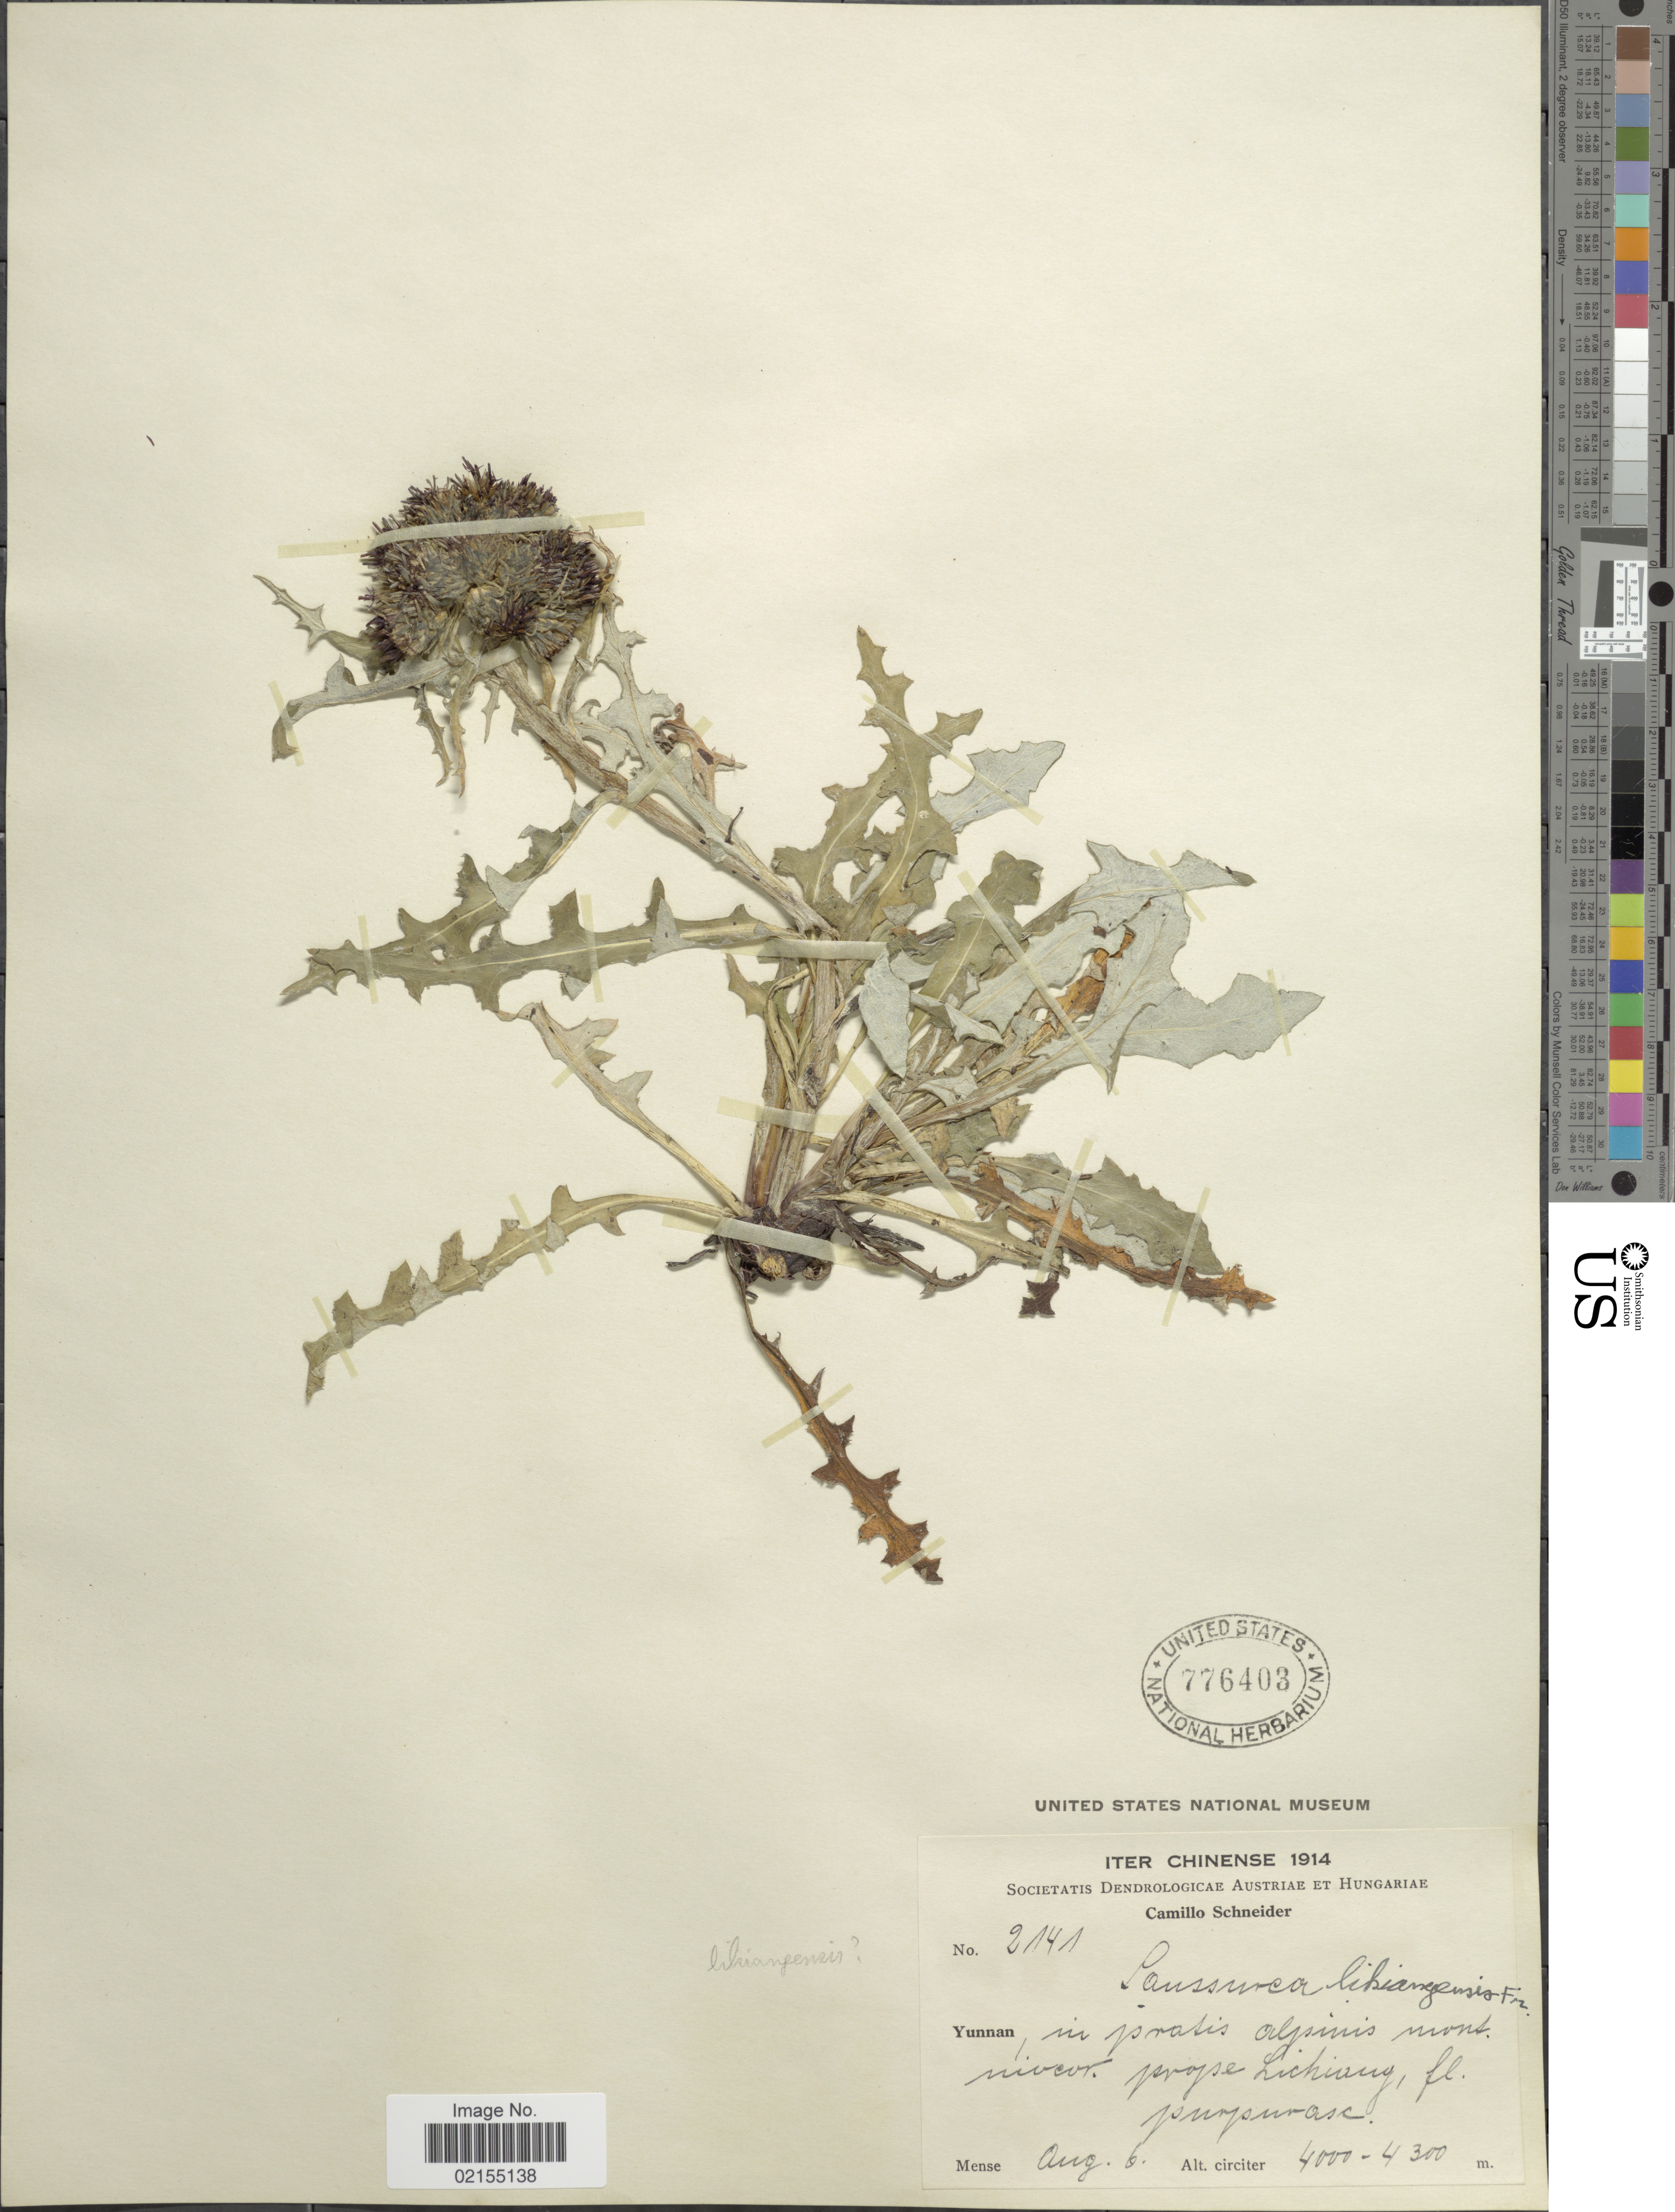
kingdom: Plantae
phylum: Tracheophyta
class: Magnoliopsida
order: Asterales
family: Asteraceae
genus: Saussurea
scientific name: Saussurea likiangensis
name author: Franch.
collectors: C. K. Schneider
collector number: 2141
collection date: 1914-08-06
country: China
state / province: Yunnan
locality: Iter Chinense, Yunnan, in pratis alpinis mont., niveor, prope Lichiang, purpurax [interpreted]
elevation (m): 4000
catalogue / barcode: US 776403